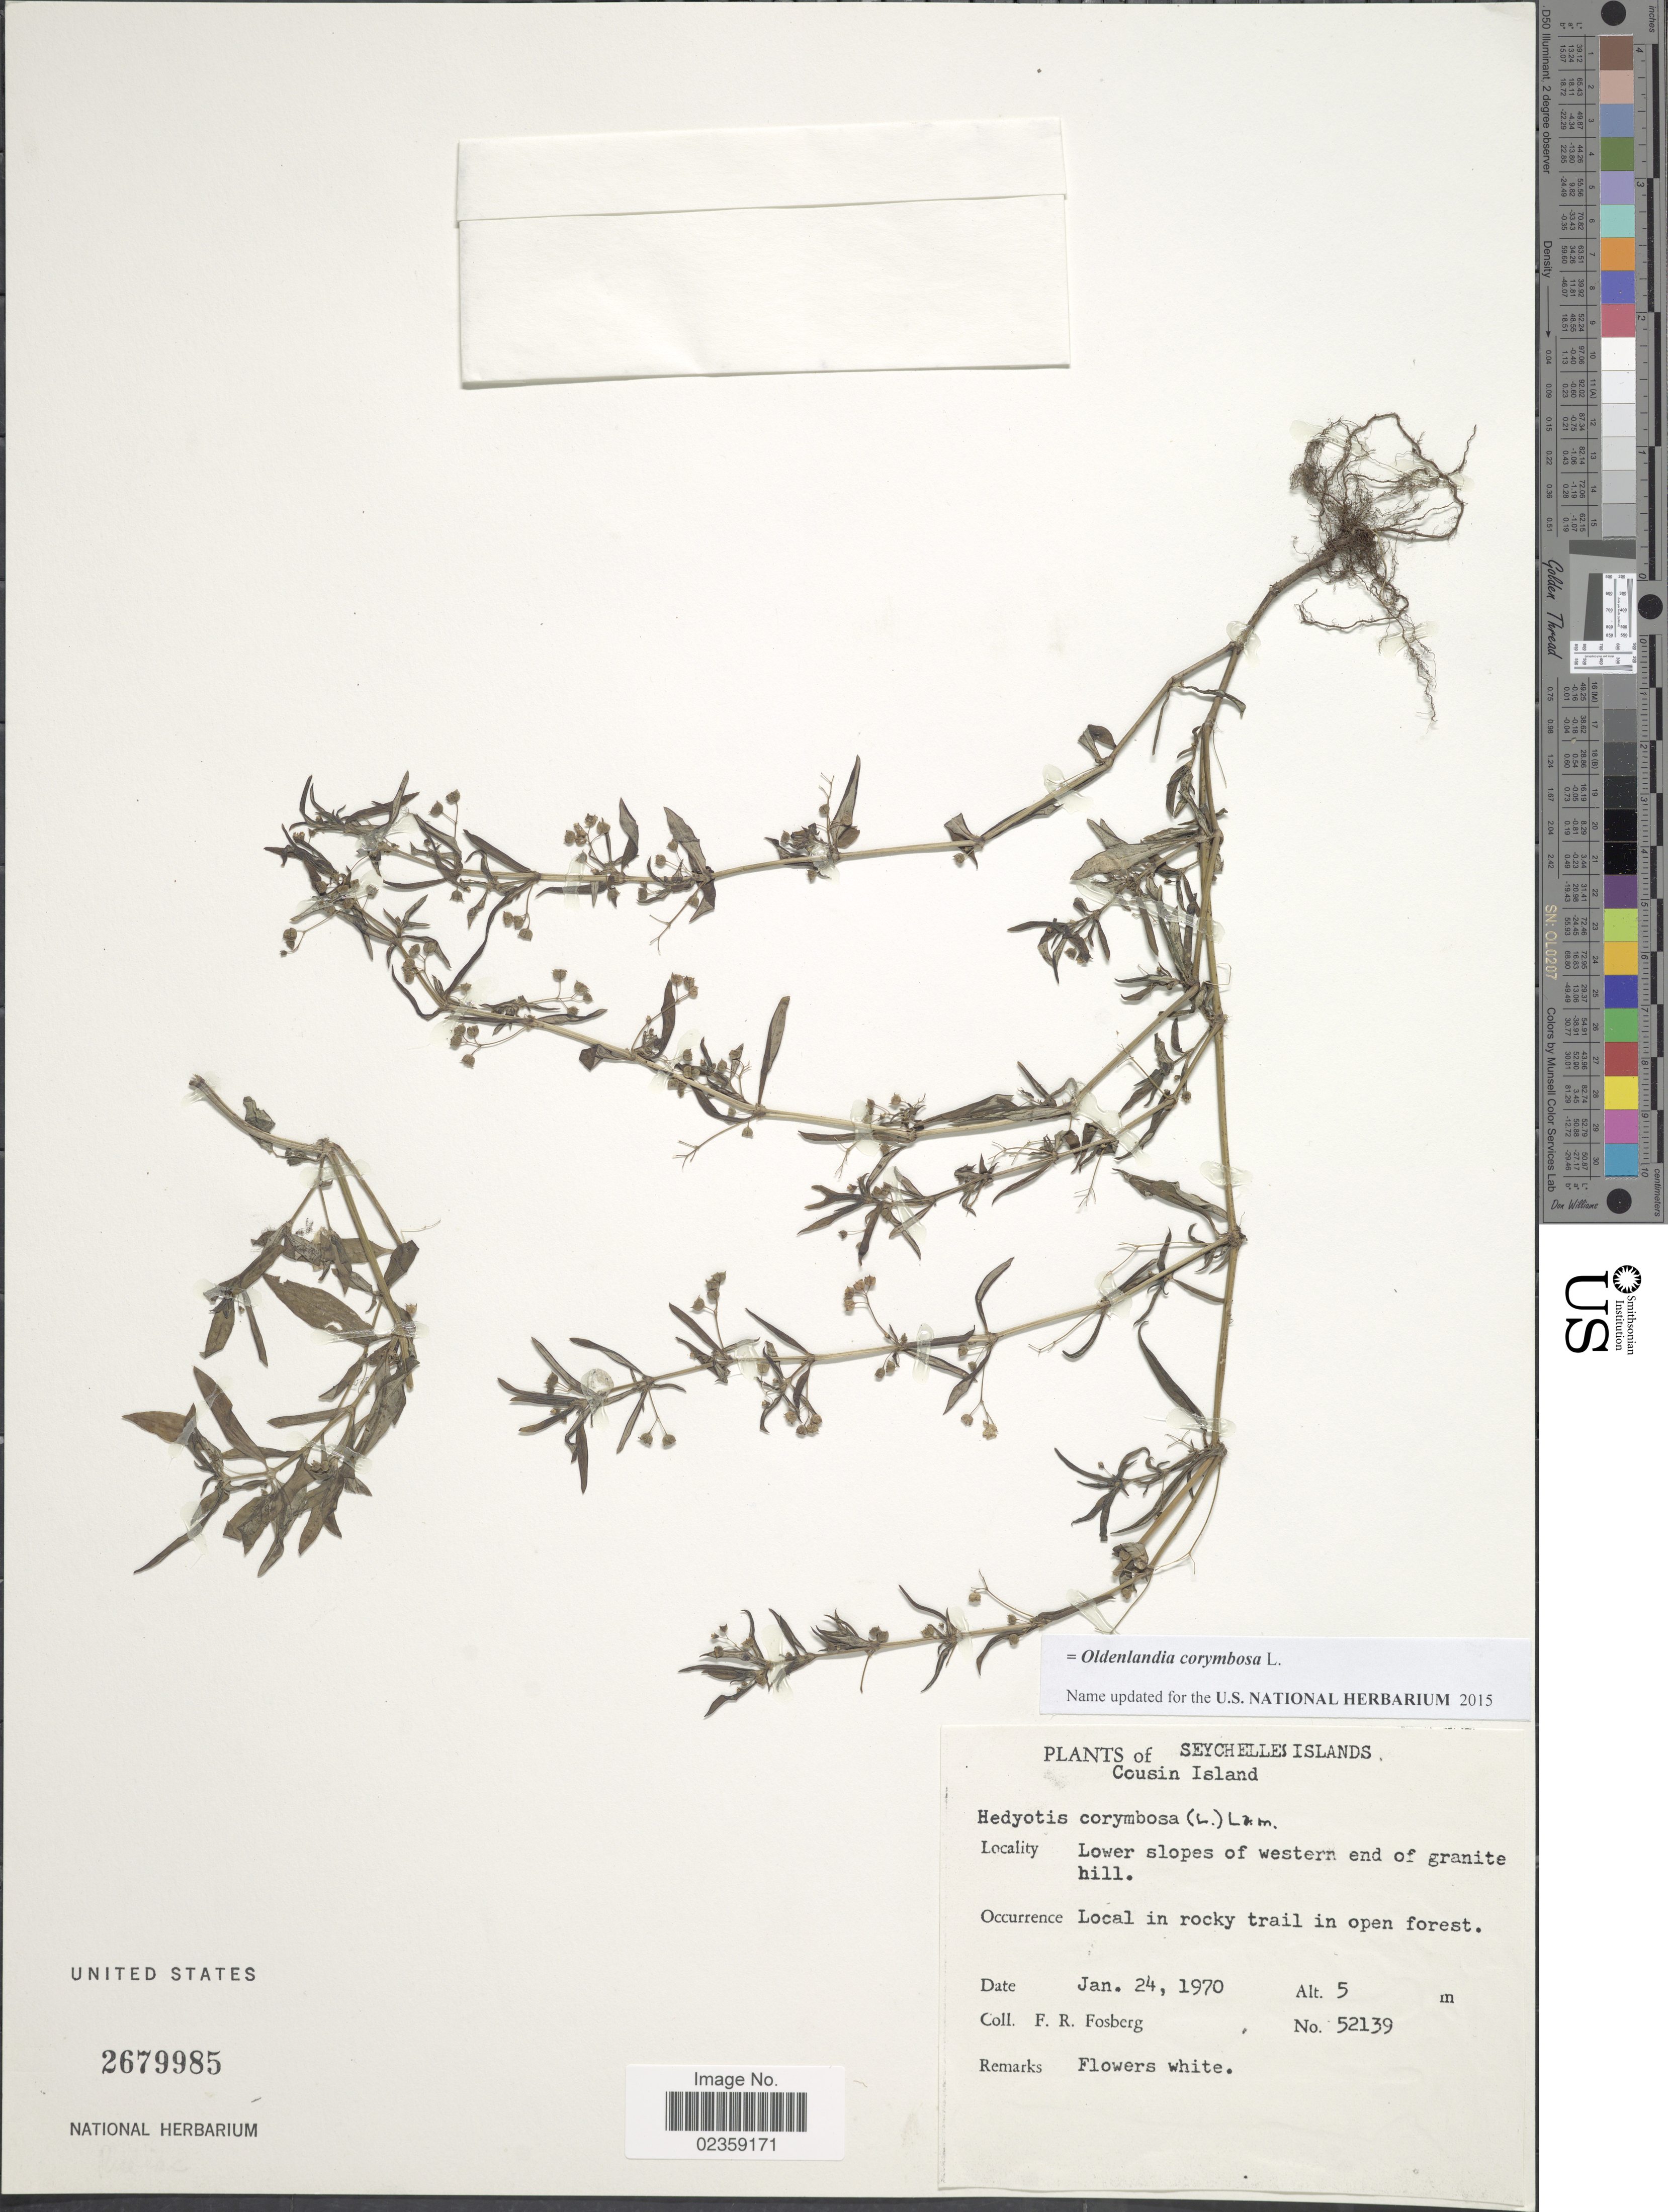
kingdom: Plantae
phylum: Tracheophyta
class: Magnoliopsida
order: Gentianales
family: Rubiaceae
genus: Oldenlandia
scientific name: Oldenlandia corymbosa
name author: L.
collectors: F. R. Fosberg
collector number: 52139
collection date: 1970-01-24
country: Seychelles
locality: Seychelles Islands. Cousin Island. Lower slopes of western end of granite hill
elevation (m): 5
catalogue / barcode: US 2679985